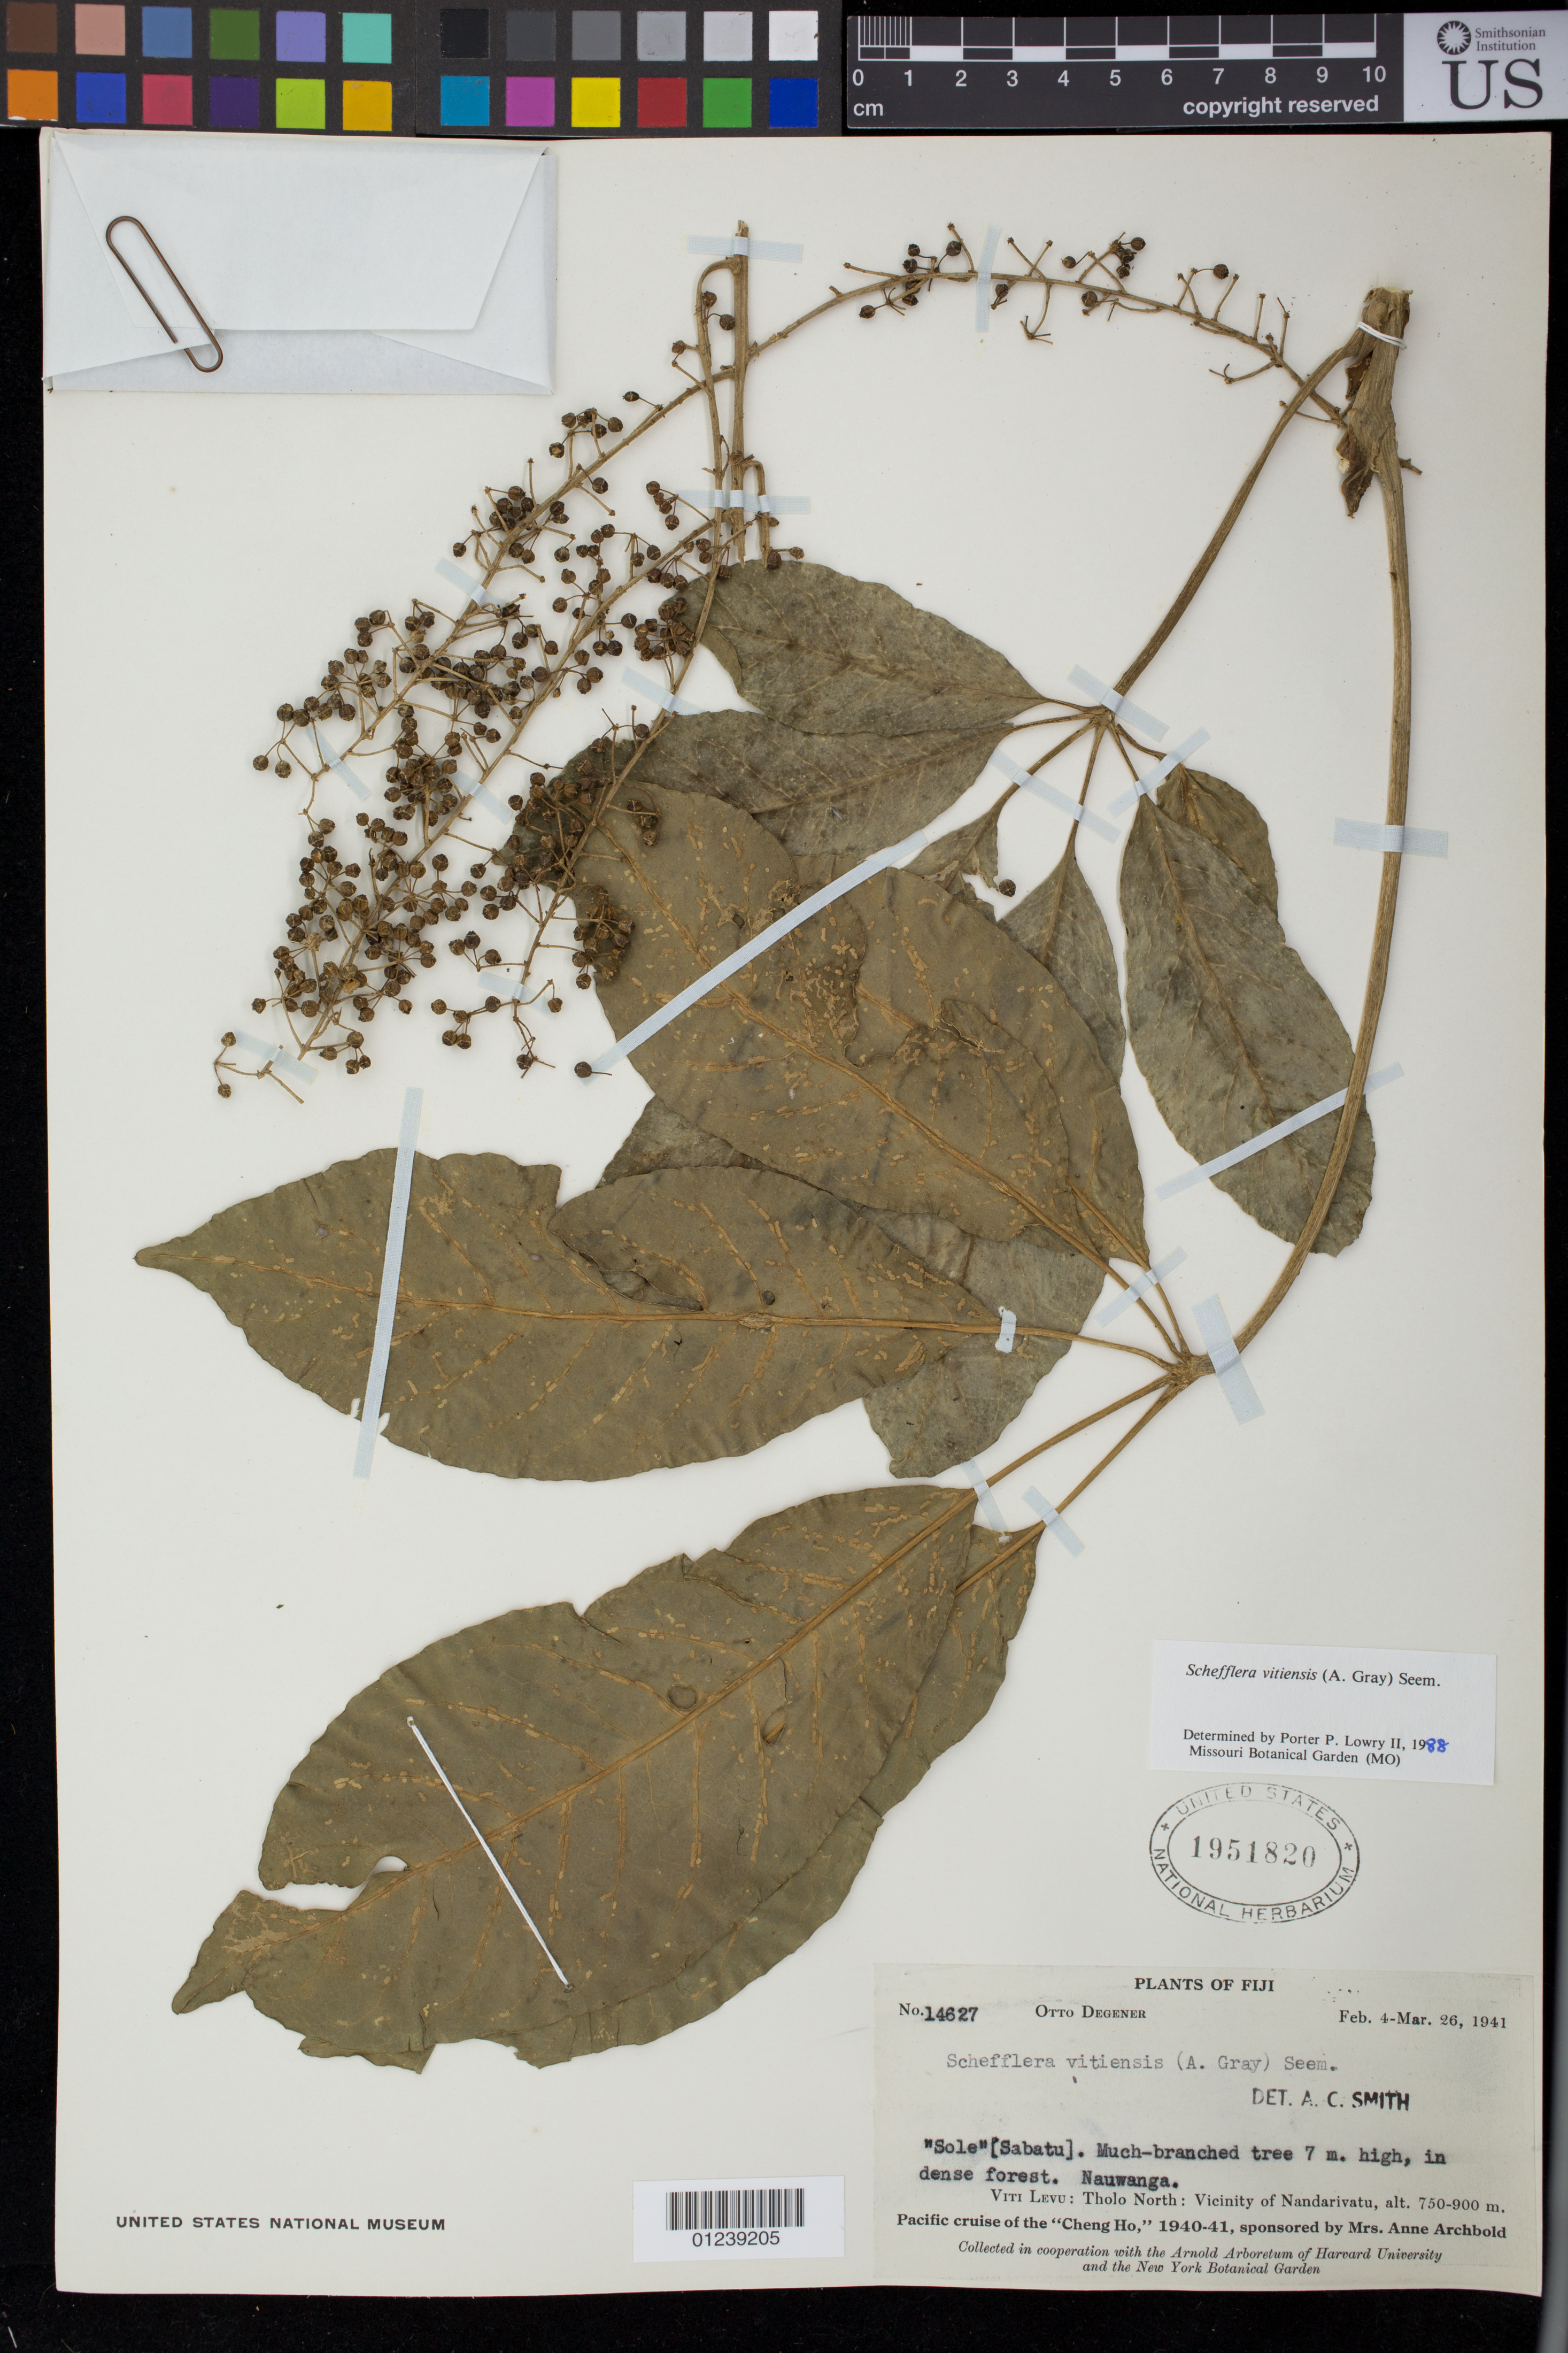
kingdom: Plantae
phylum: Tracheophyta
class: Magnoliopsida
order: Apiales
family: Araliaceae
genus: Schefflera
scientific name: Schefflera vitiensis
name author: (A. Gray) Seem.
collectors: O. Degener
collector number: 14627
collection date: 1941-02-04/1941-03-26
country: Fiji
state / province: Western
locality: Viti Levu: Tholo North: VIcinity of Nandarivatu. Nauwanga.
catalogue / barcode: US 1951820